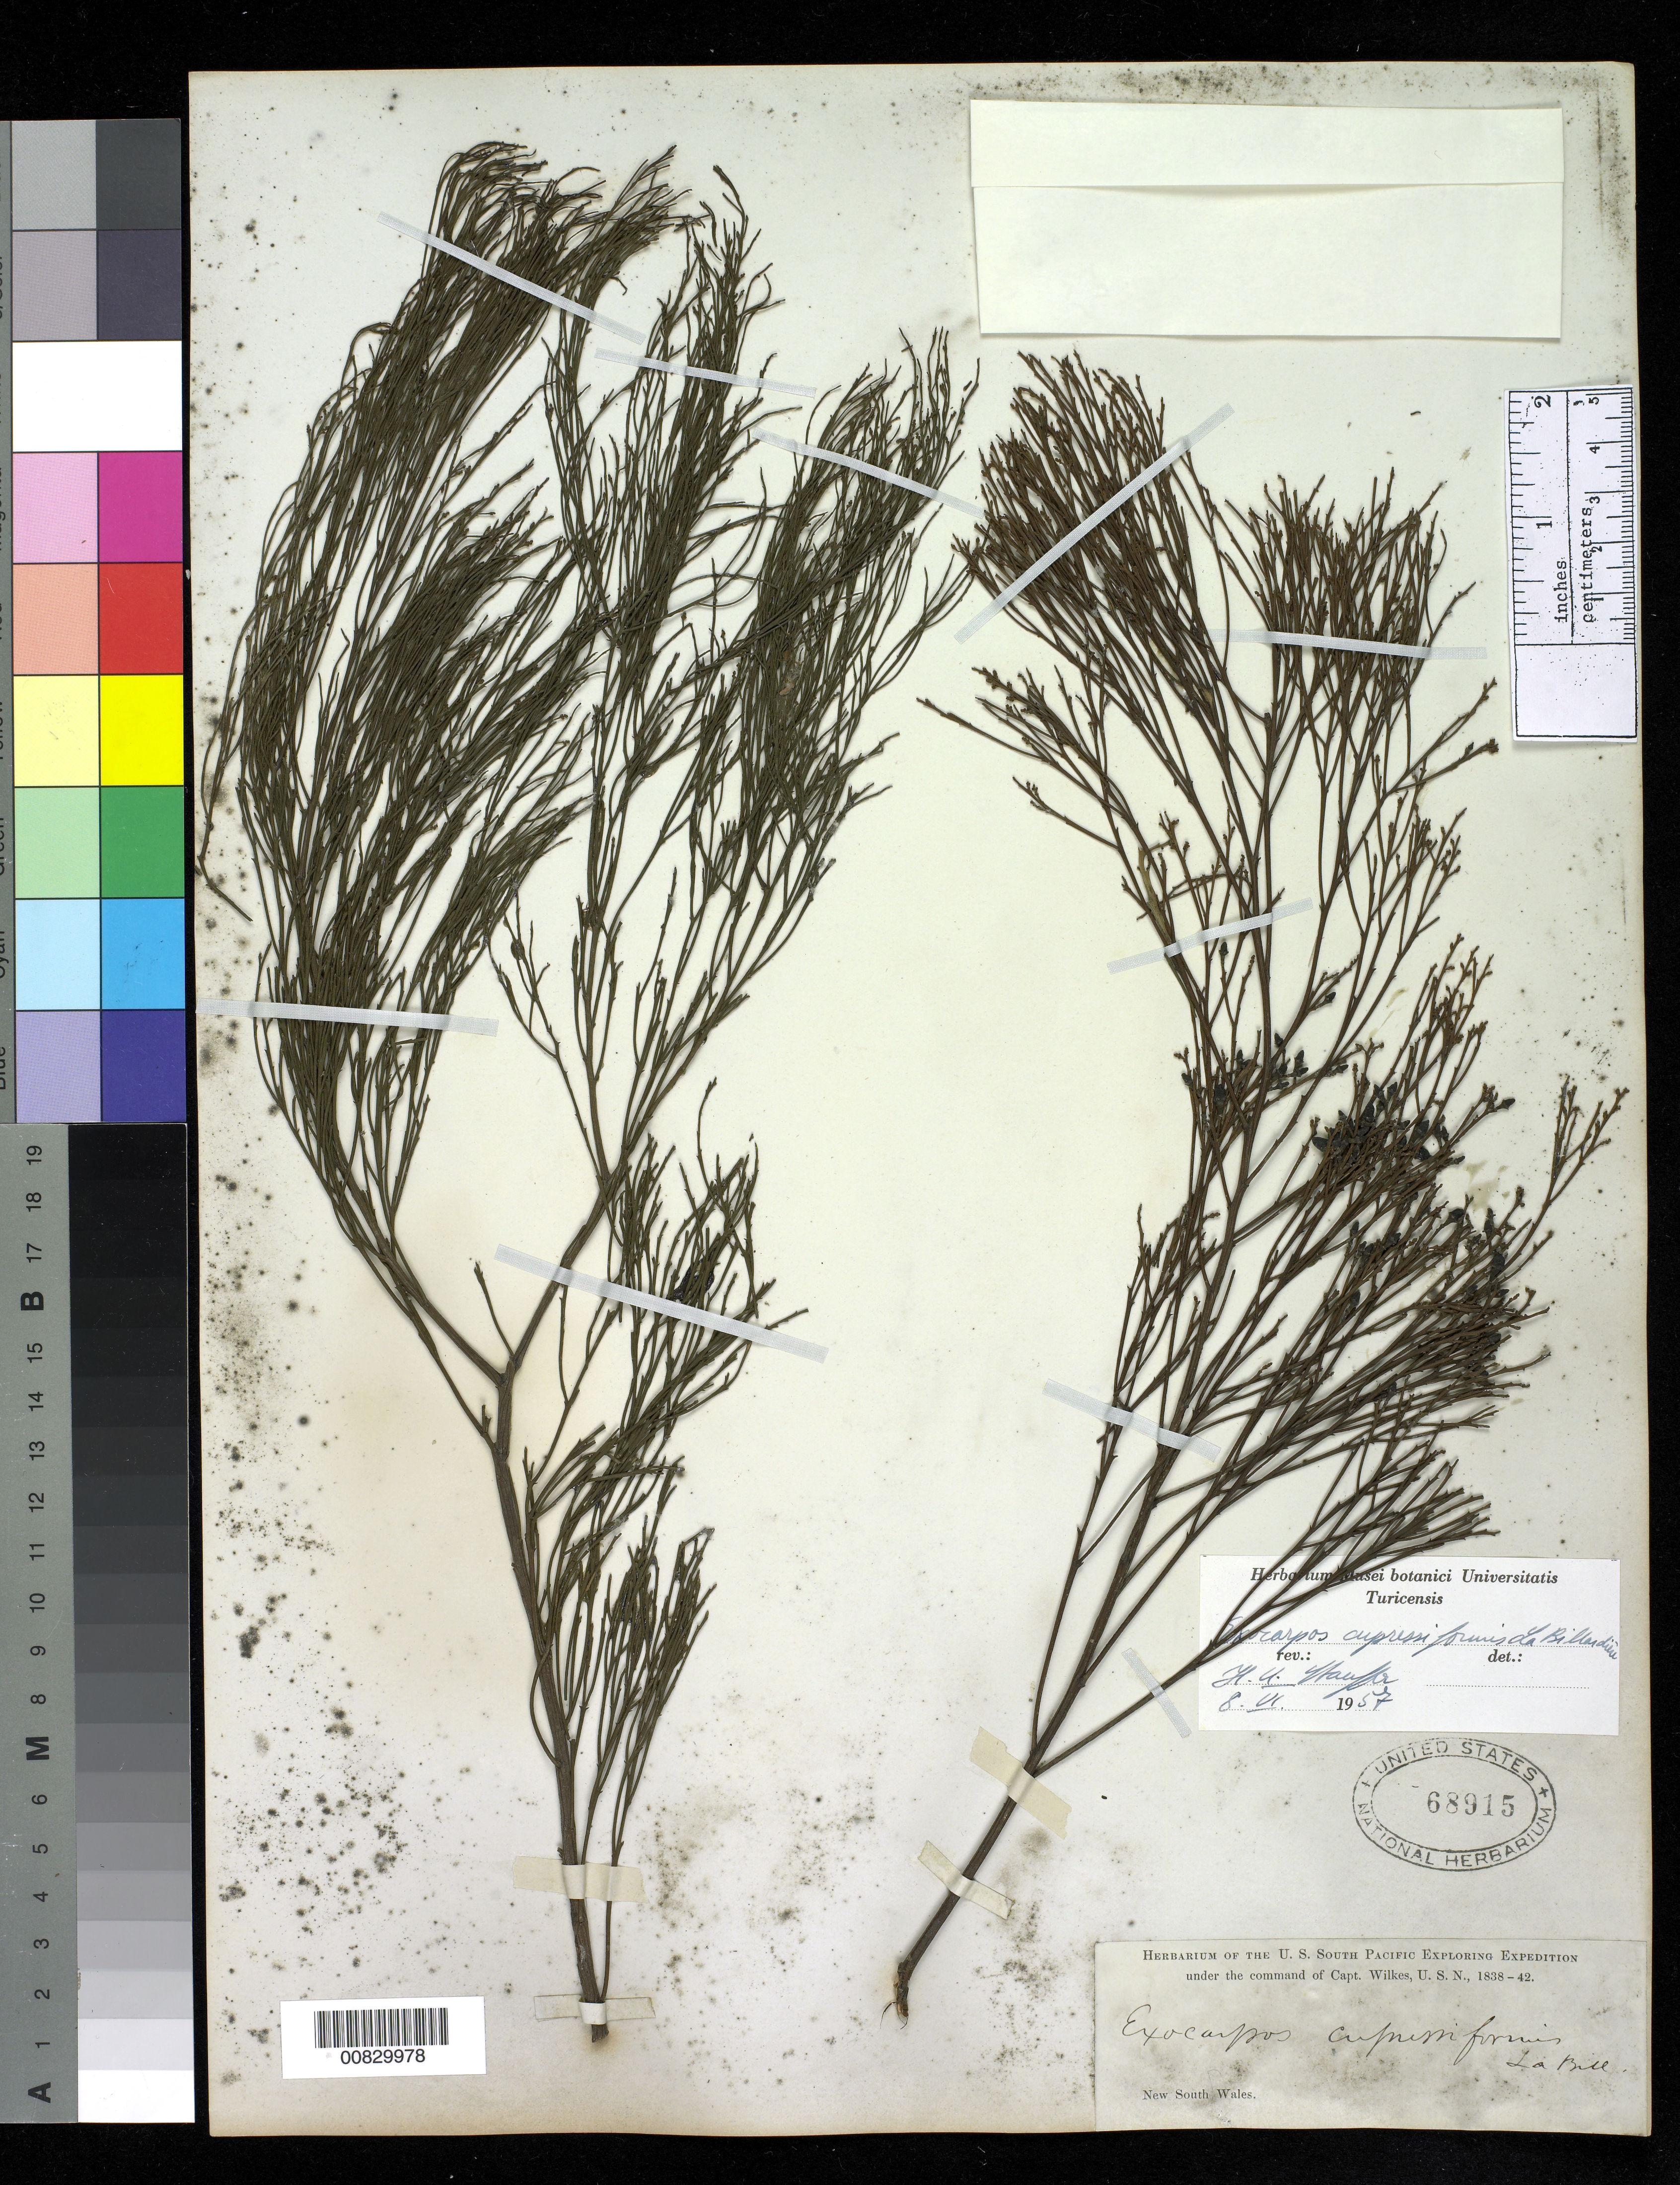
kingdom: Plantae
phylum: Tracheophyta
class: Magnoliopsida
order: Santalales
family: Santalaceae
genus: Exocarpos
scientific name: Exocarpos cupressiformis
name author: Labill.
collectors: Wilkes Explor. Exped.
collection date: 1838/1842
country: Australia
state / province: New South Wales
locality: New South Wales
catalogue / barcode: US 68915